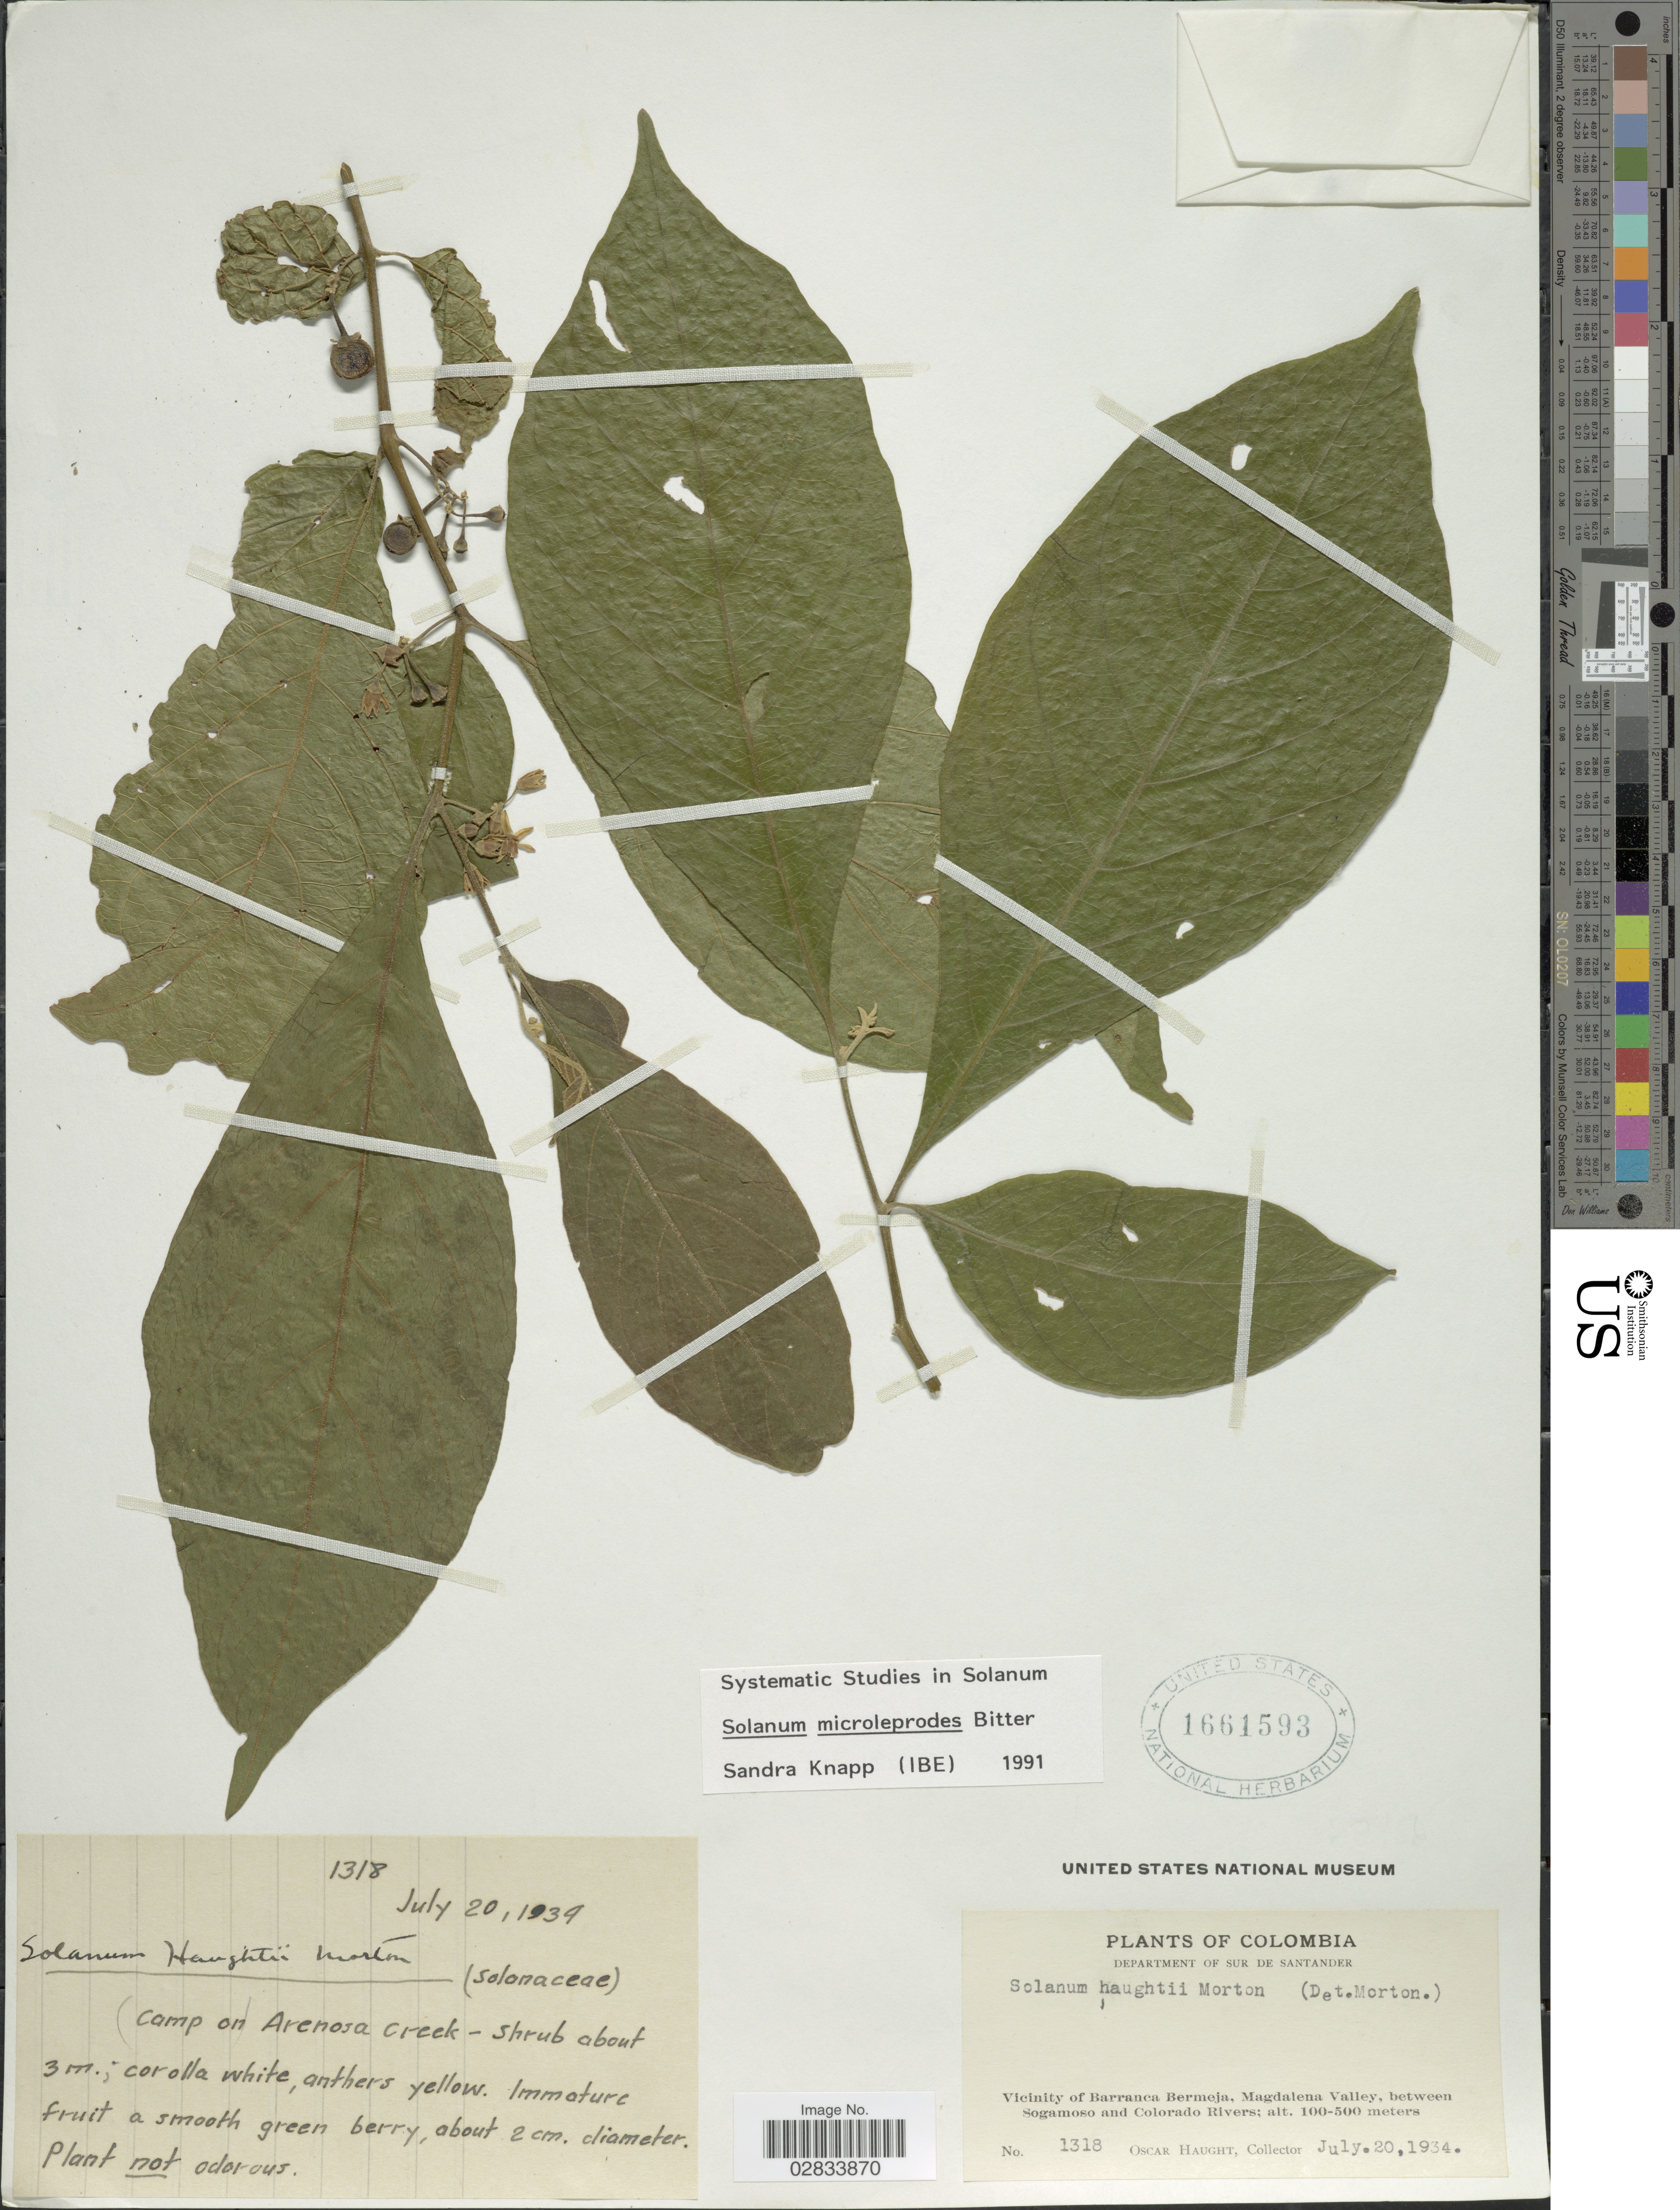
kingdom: Plantae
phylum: Tracheophyta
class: Magnoliopsida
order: Solanales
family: Solanaceae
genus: Solanum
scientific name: Solanum microleprodes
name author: Bitter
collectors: O. Haught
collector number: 1318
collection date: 1934-07-20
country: Colombia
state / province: Santander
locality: Department of Sur De Santander, Vicinity of Barranca Bermeja, Magdalena Valley, between Sogamoso and Colorado Rivers, Camp on Arenosa Creek.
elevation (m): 100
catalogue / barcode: US 1661593